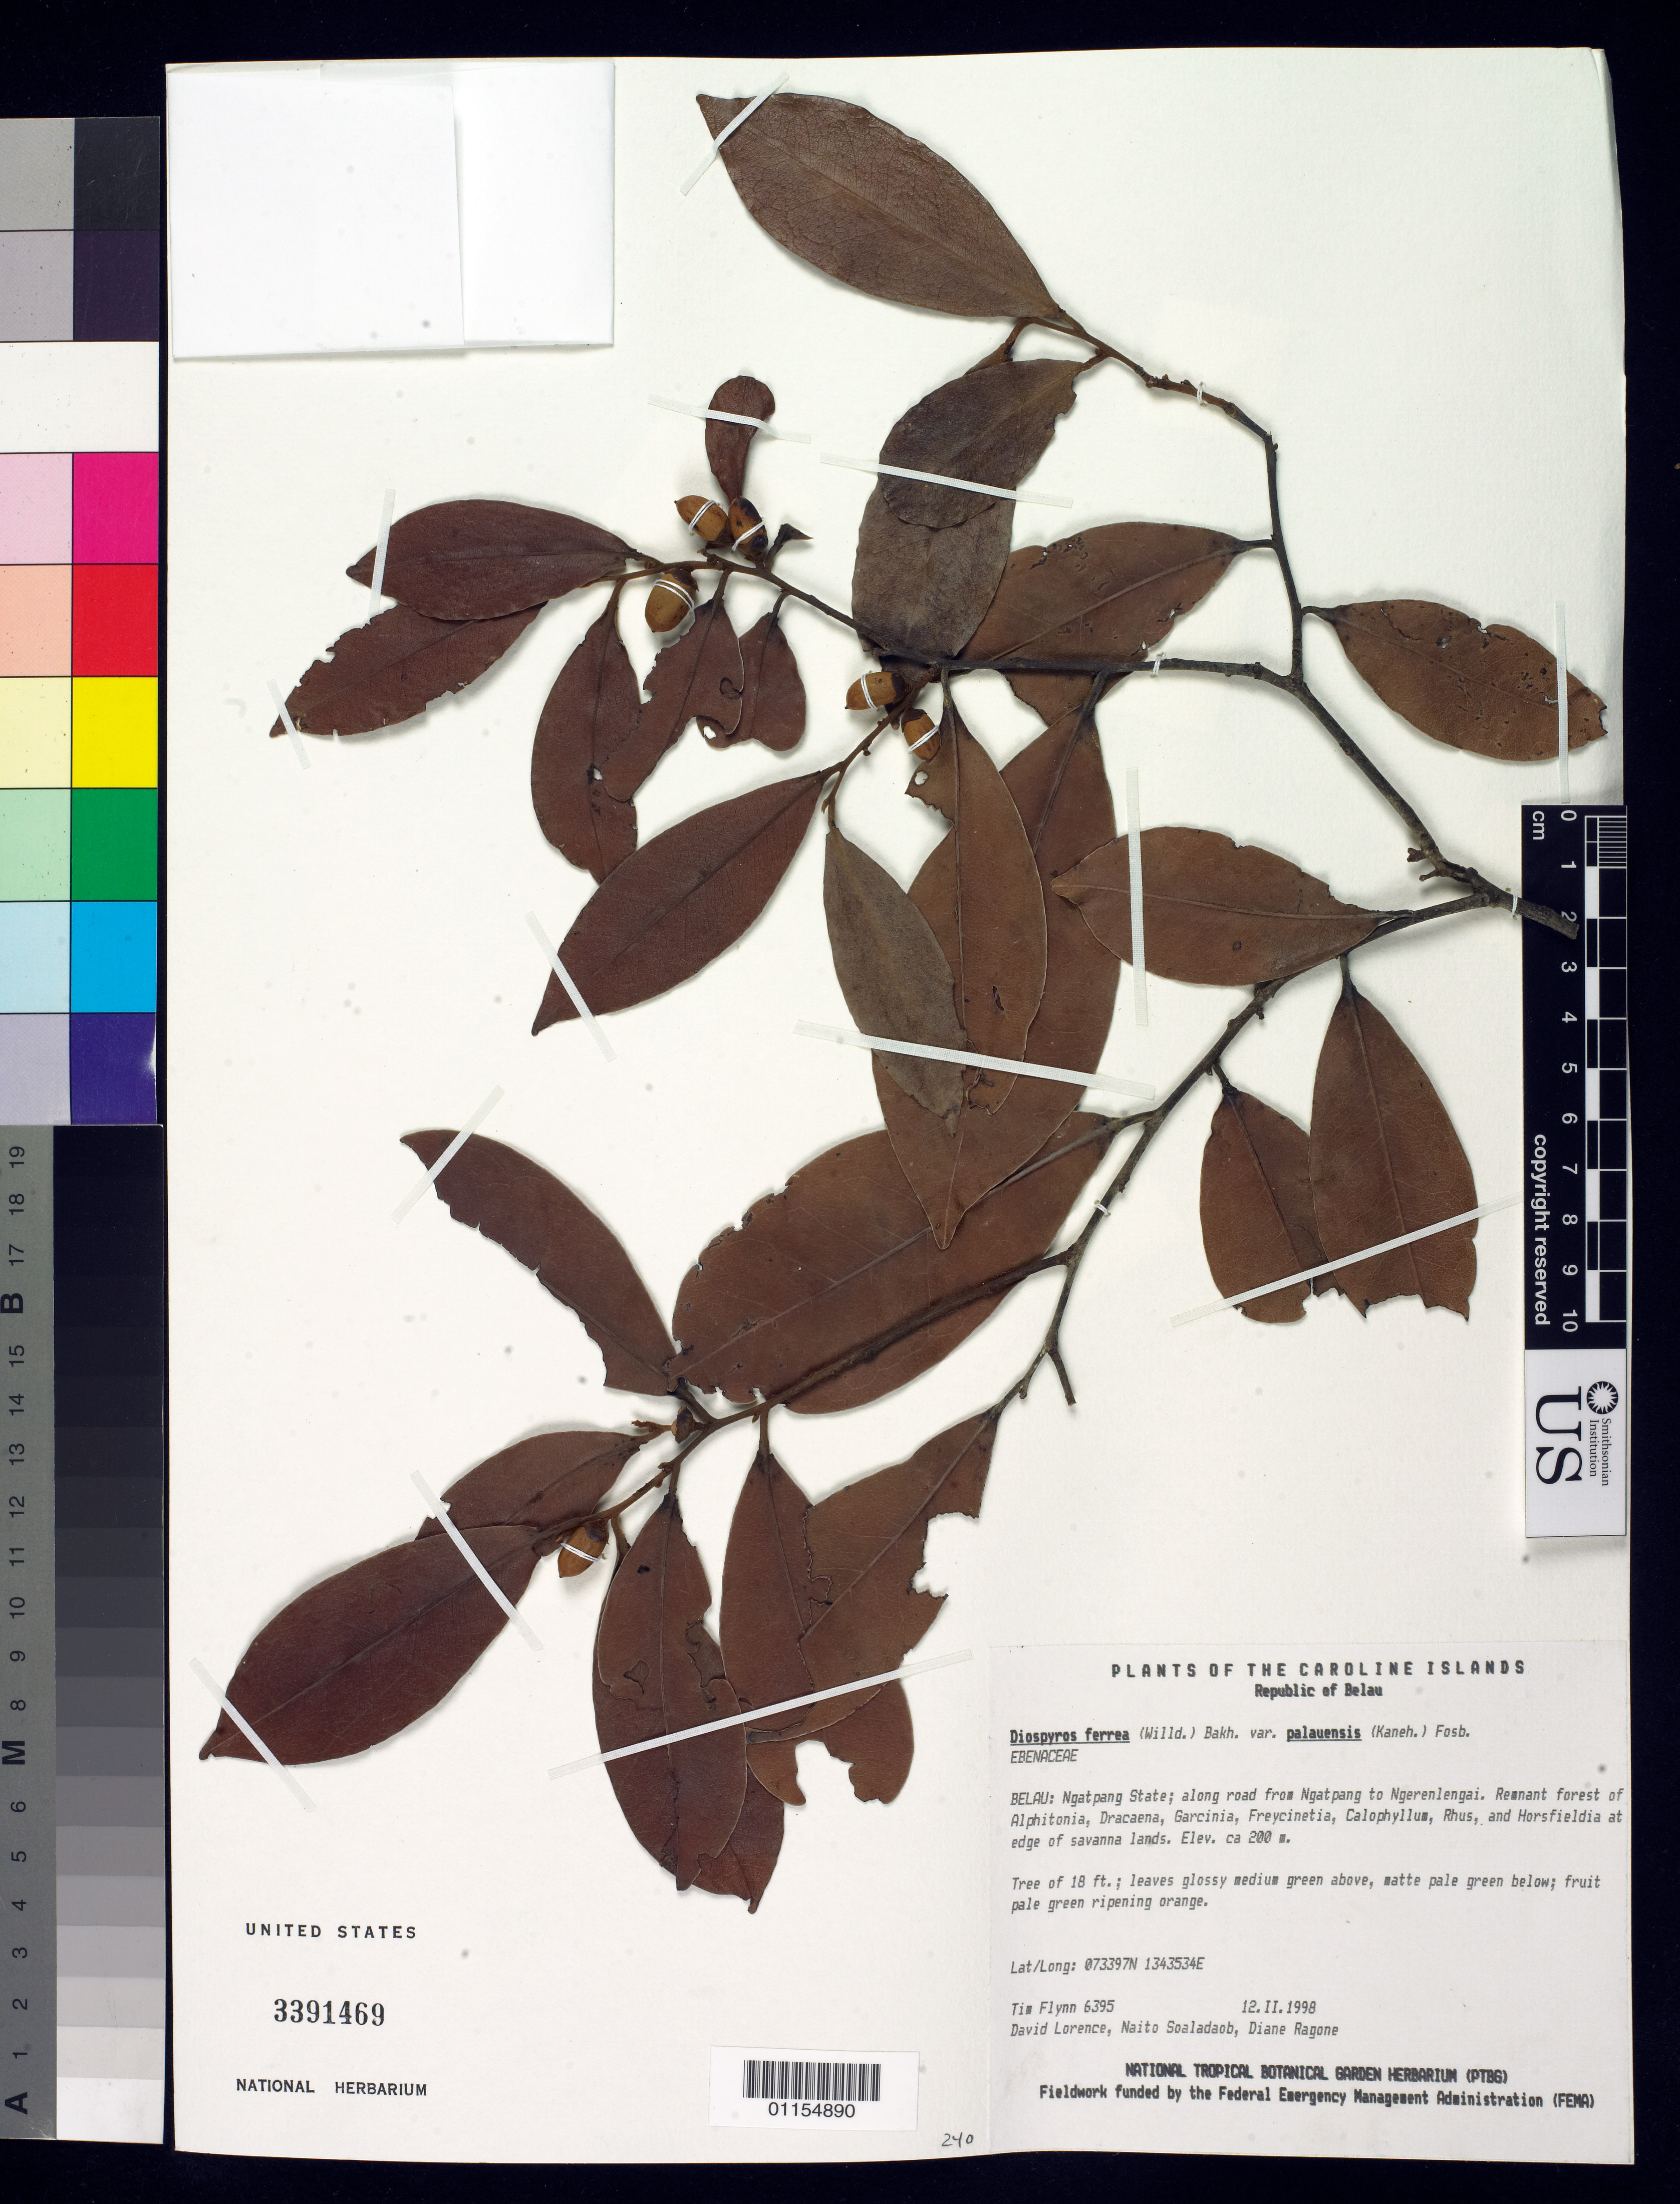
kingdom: Plantae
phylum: Tracheophyta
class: Magnoliopsida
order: Ericales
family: Ebenaceae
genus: Diospyros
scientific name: Diospyros ferrea var. palauensis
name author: (Kaneh.) Fosberg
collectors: T. W. Flynn, D. Lorence, N. Soaladaob & D. Ragone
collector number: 6395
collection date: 1998-02-12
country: Palau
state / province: Ngatpang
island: Babeldaob [Babelthuap]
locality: Along road from Ngatpang to Ngerenlengai.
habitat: Edge of savanna lands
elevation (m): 200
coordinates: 073397N, 1343534E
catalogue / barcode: US 3391469